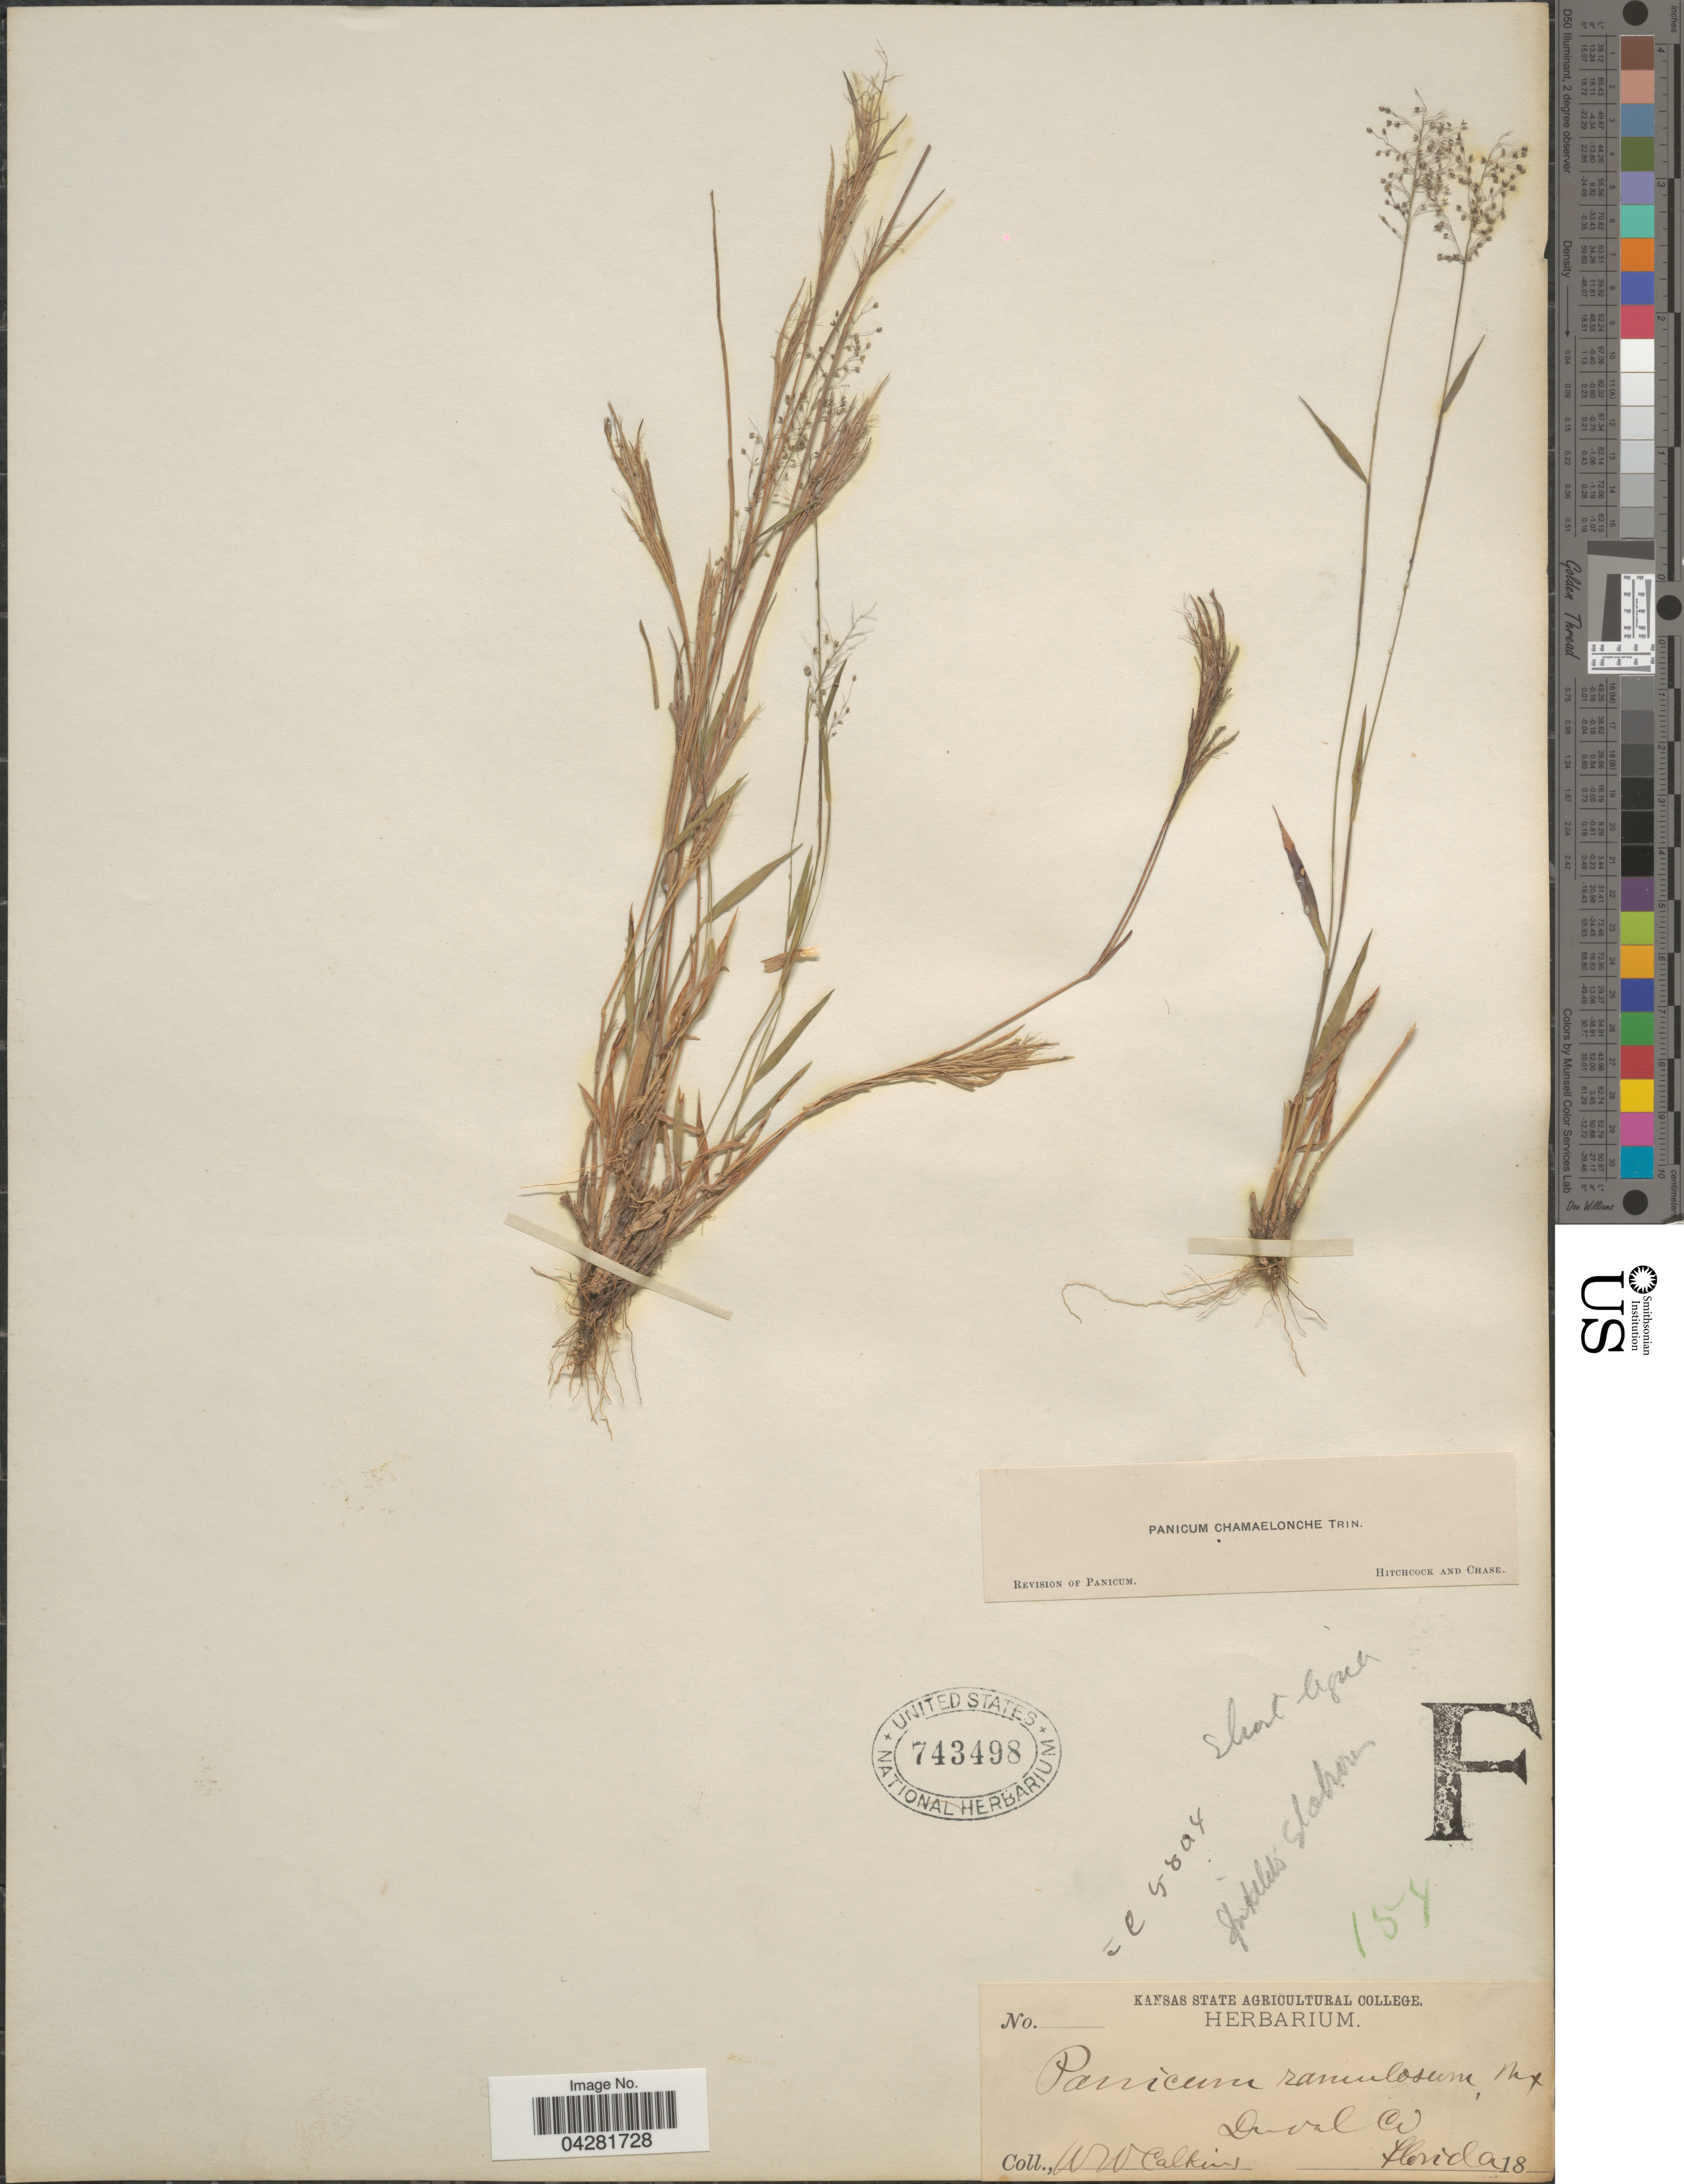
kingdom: Plantae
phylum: Tracheophyta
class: Liliopsida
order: Poales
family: Poaceae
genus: Dichanthelium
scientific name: Dichanthelium ensifolium var. ensifolium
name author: (Baldwin ex Elliot) Gould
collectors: W. Calkins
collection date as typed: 18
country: United States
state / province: Florida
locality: Duval Co.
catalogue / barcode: US 743498